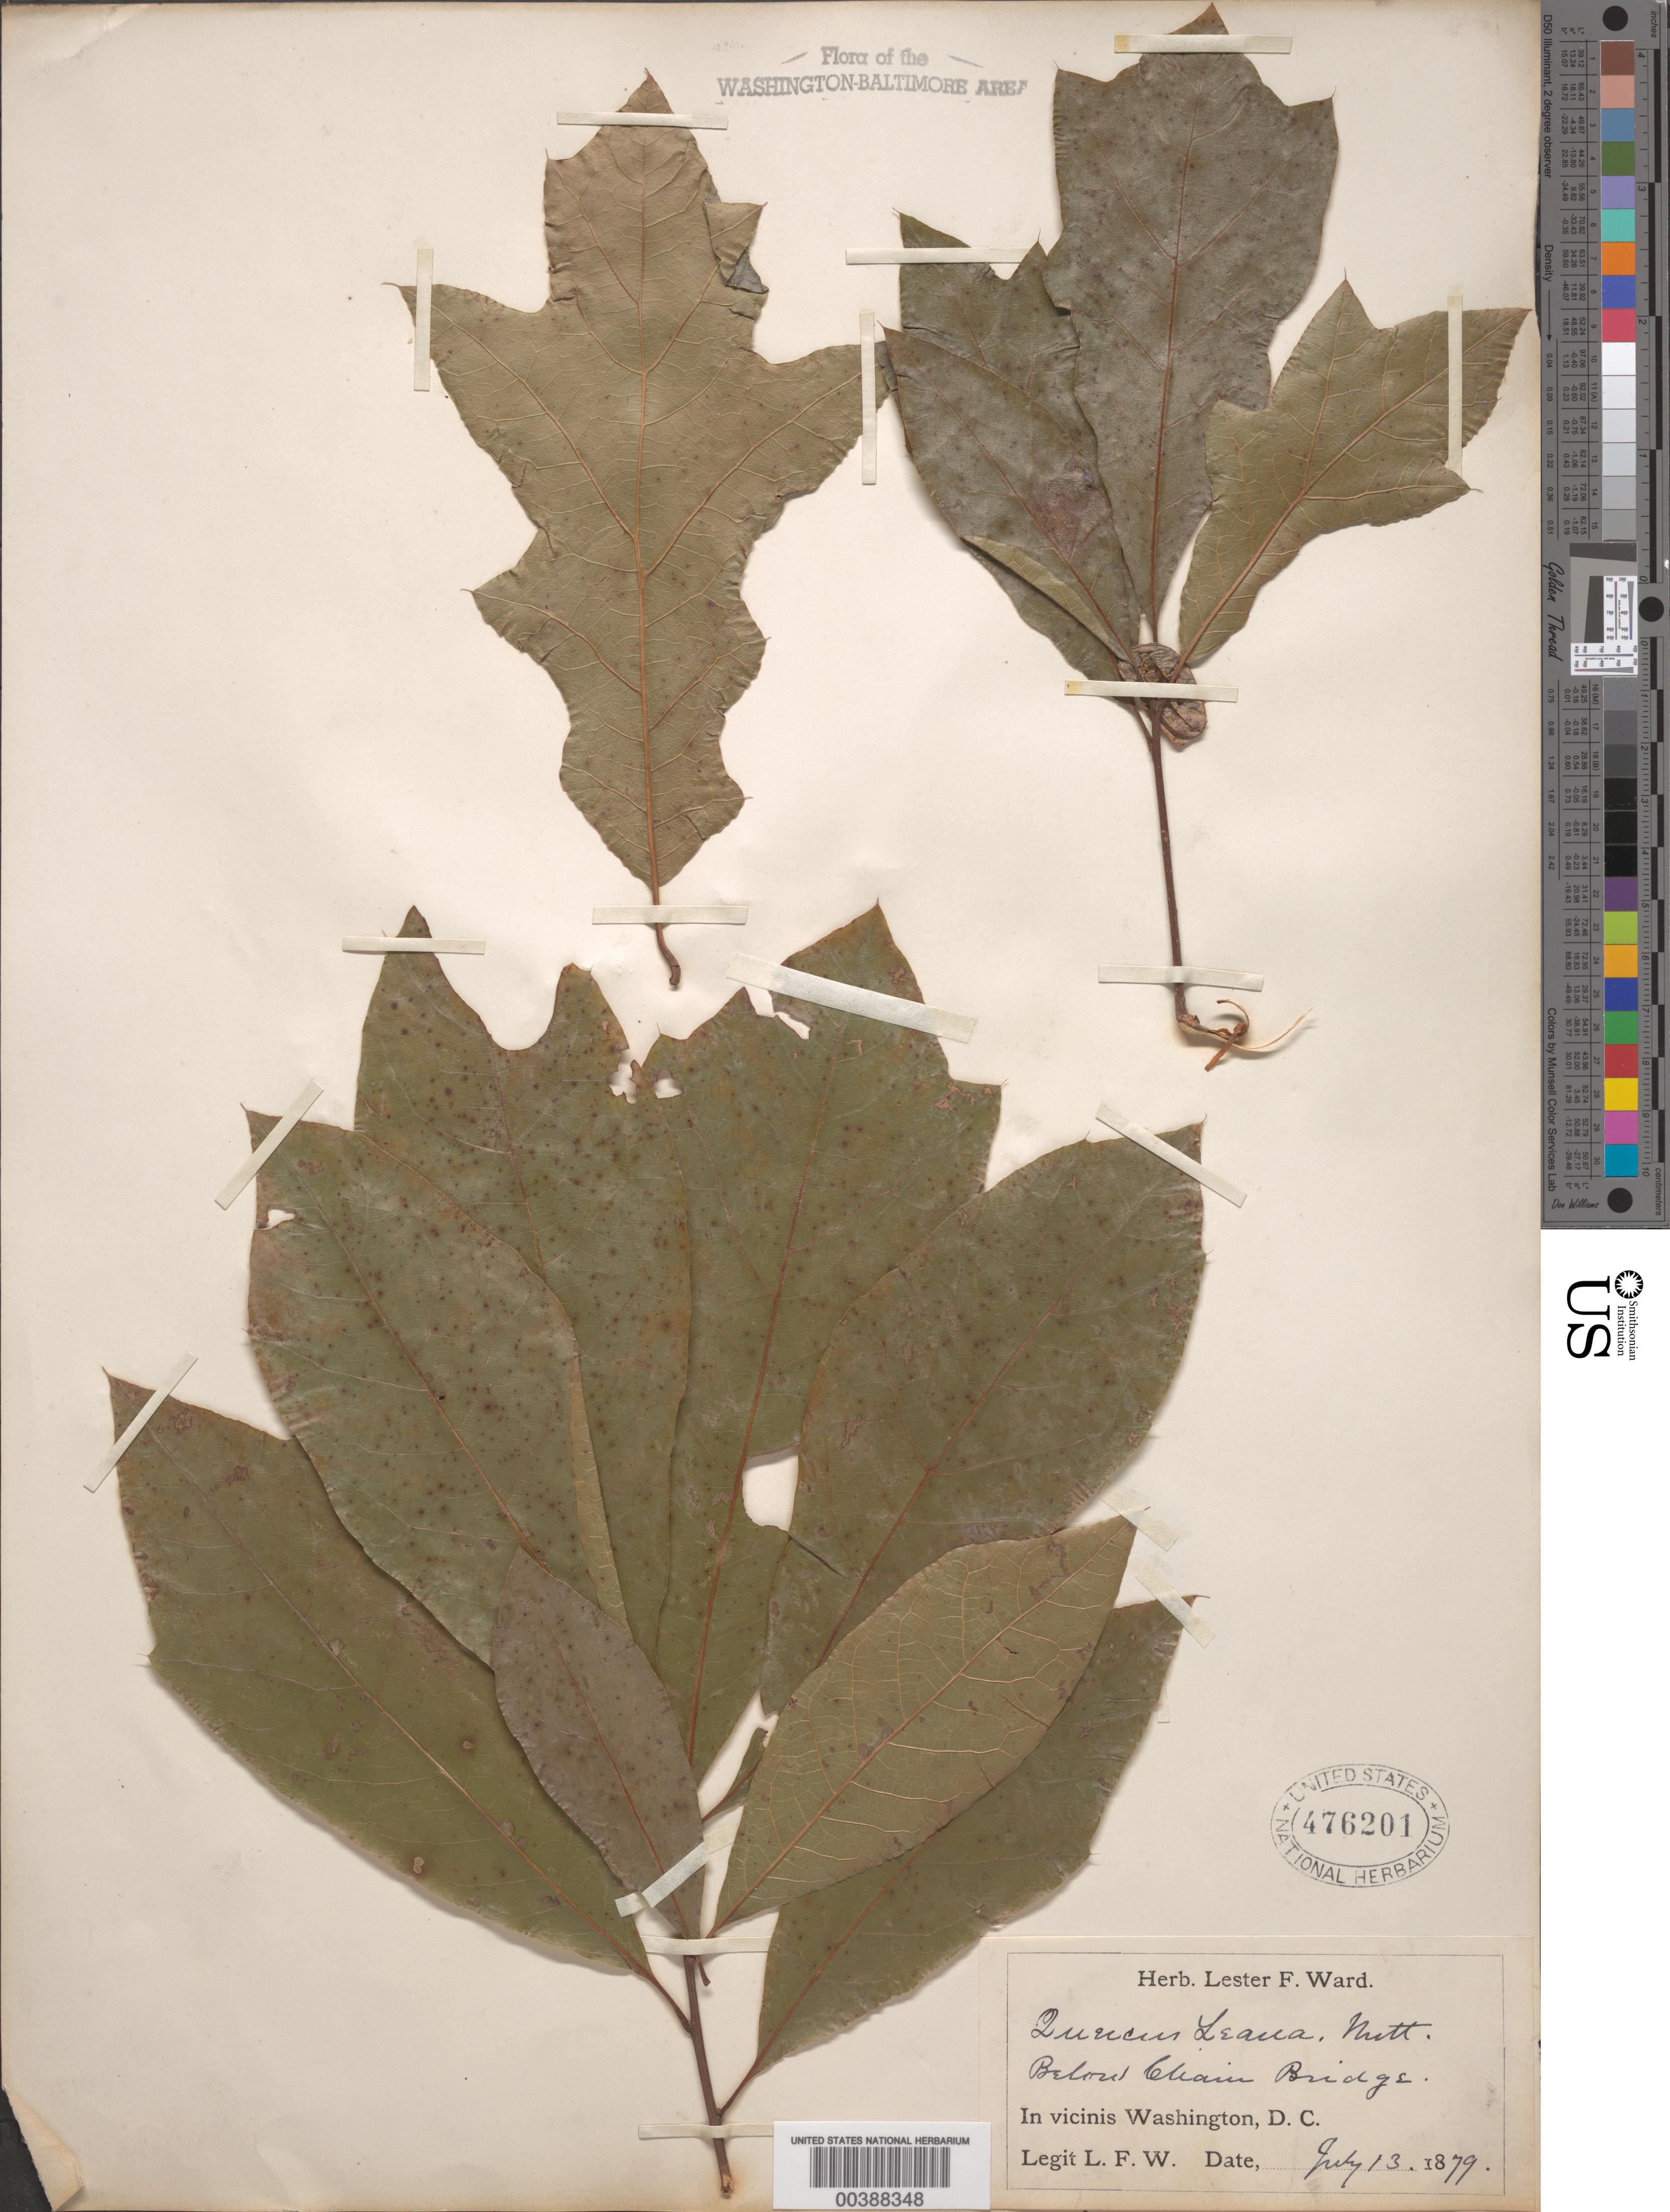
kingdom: Plantae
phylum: Tracheophyta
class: Magnoliopsida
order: Fagales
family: Fagaceae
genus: Quercus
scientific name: Quercus x leana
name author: Nutt.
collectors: L. F. Ward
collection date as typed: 13 Jul 1879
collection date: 1879-07-13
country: United States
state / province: District of Columbia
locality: Below Chain Bridge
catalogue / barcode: US 476201